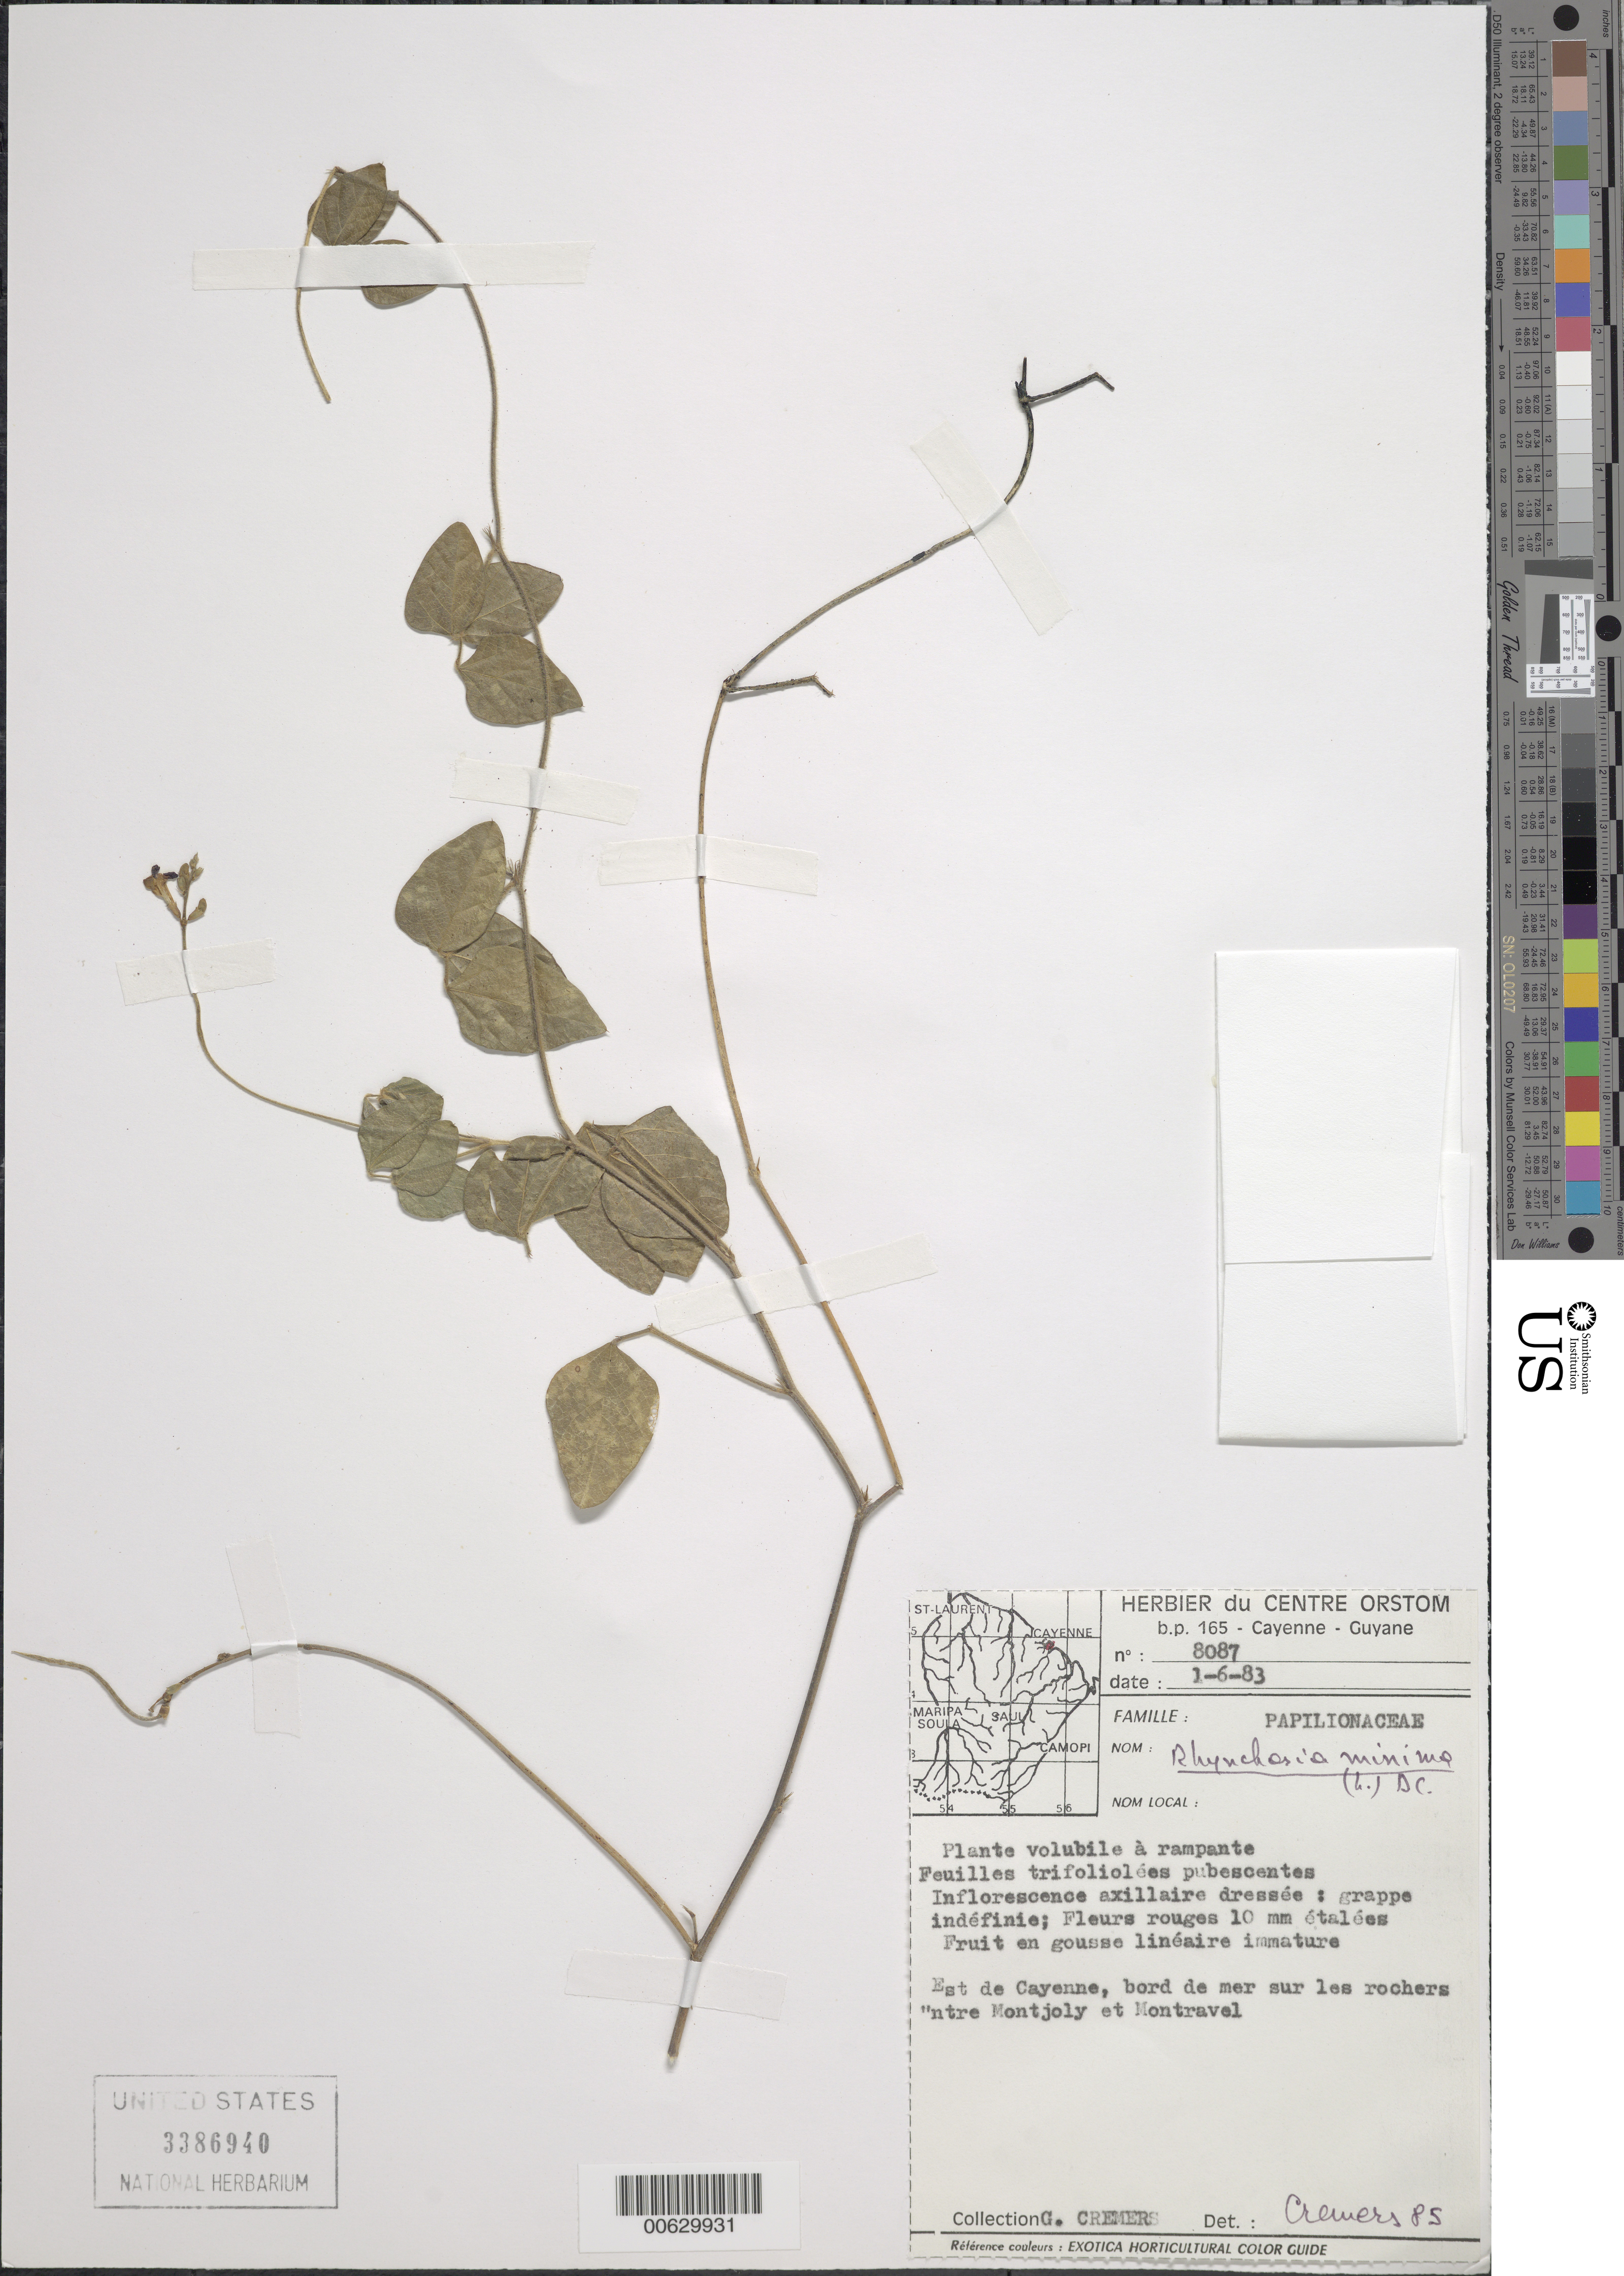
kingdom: Plantae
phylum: Tracheophyta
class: Magnoliopsida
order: Fabales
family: Fabaceae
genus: Rhynchosia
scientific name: Rhynchosia minima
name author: (L.) DC.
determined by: Cremers, Georges A.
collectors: G. Cremers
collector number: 8087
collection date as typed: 1-Jun-83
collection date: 1983-06-01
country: French Guiana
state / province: Cayenne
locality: Cayenne, east of, betw. Montjoly and Montravel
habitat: Seaside, on rocks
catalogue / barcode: US 3386940